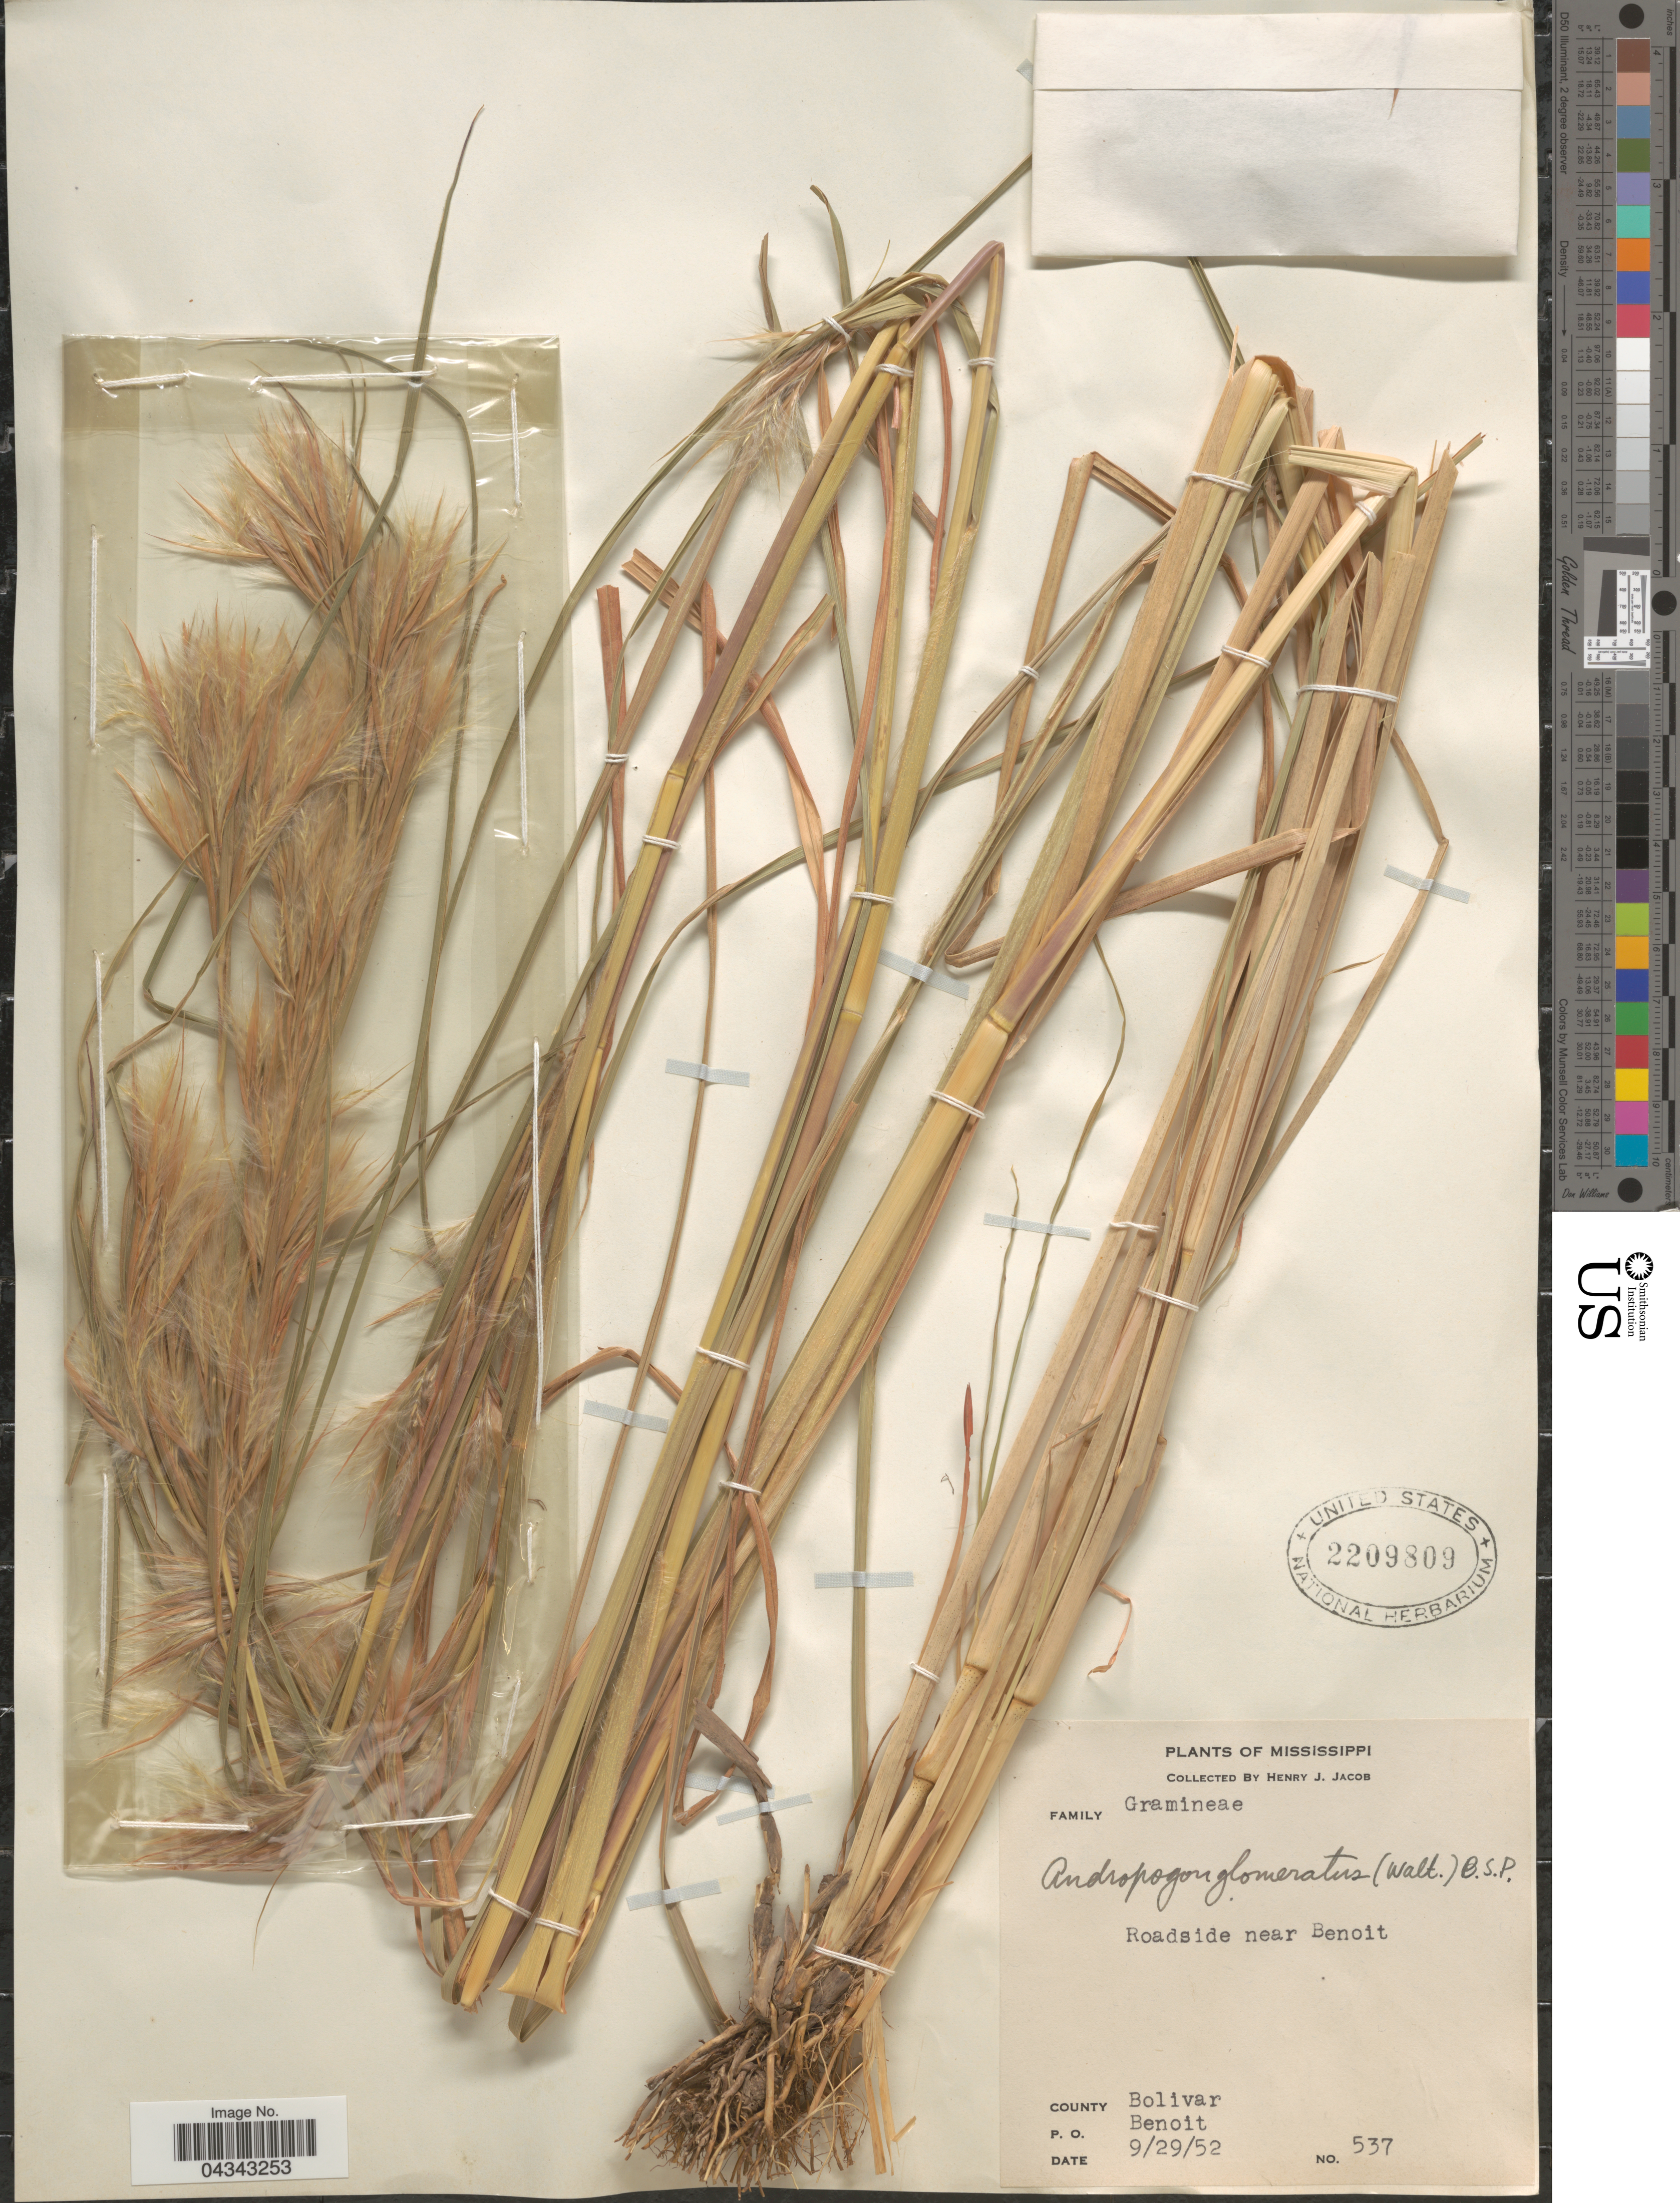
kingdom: Plantae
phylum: Tracheophyta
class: Liliopsida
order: Poales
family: Poaceae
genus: Andropogon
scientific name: Andropogon glomeratus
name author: (Walter) Britton, Stearns & Poggenb.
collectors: H. Jacob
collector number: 537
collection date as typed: Transcribed d/m/y: 29/9/52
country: United States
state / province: Mississippi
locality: Roadside near Benoit. County Bolivar. P.O. Benoit.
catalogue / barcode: US 2209809